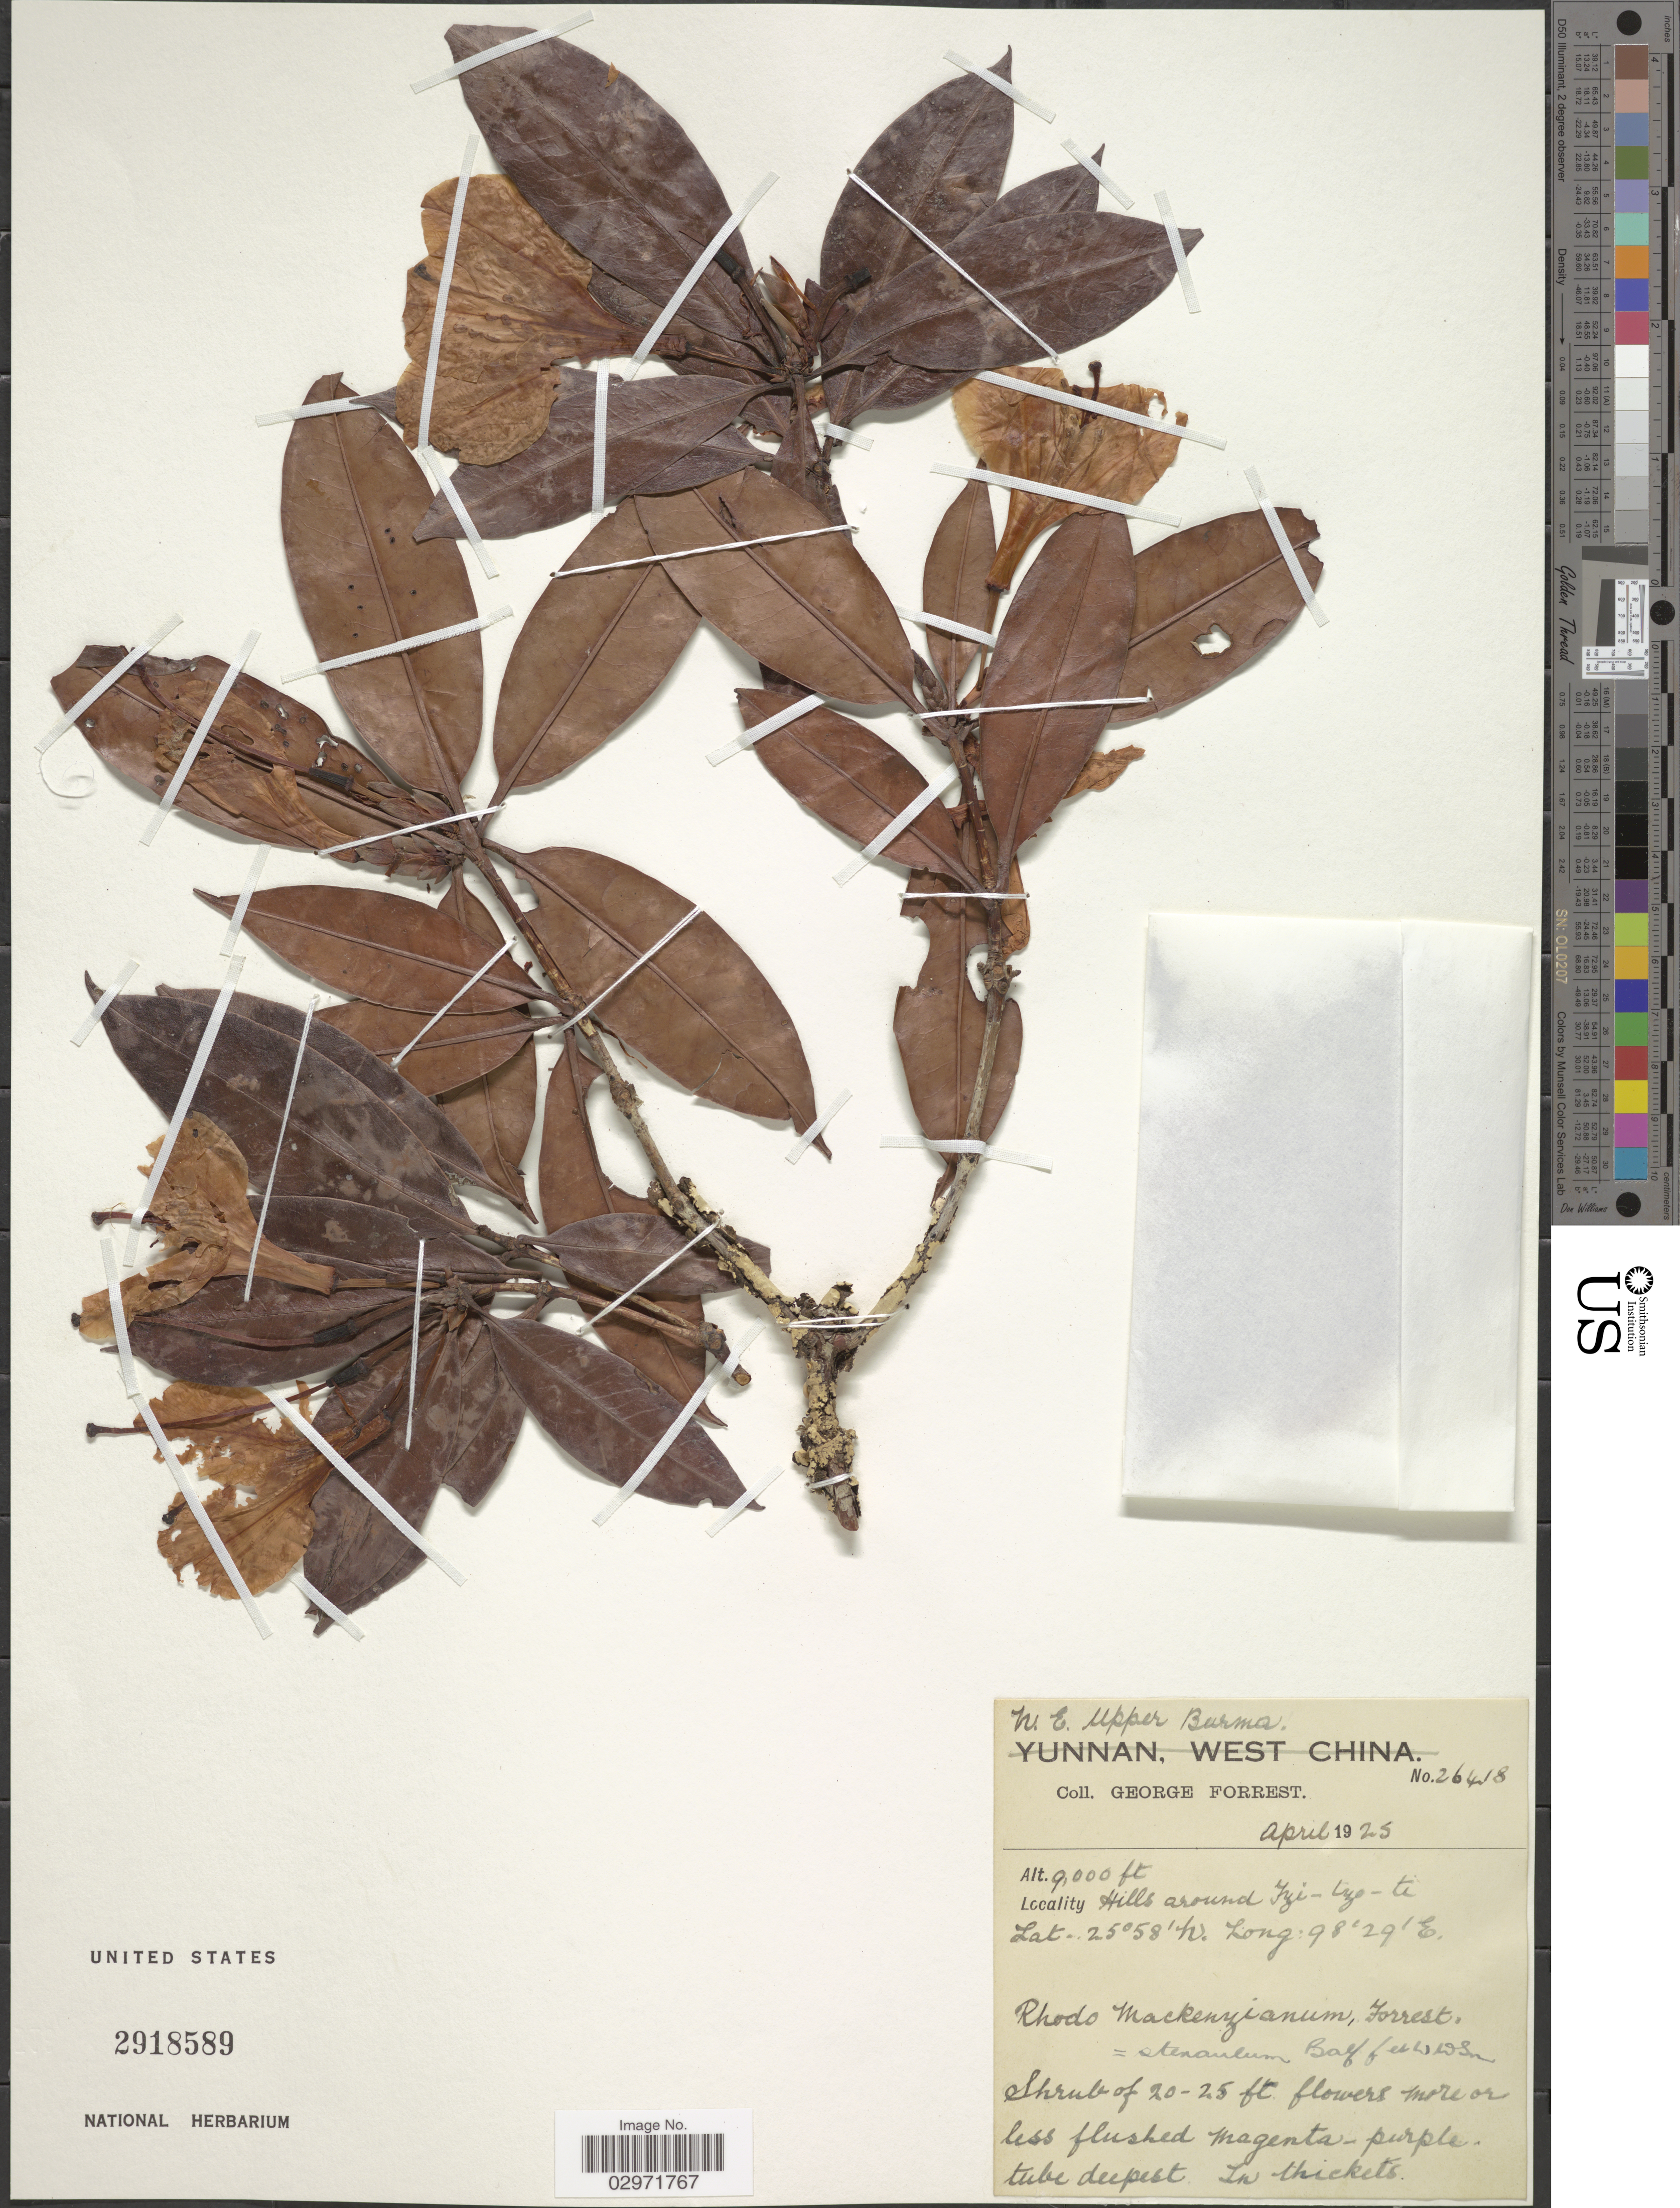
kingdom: Plantae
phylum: Tracheophyta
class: Magnoliopsida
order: Ericales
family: Ericaceae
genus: Rhododendron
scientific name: Rhododendron mackenzianum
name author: Forrest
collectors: -. Forrest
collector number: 26418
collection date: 1925-04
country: Myanmar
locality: N.E. Upper Burma. Hills around Tzi-tzo-ti.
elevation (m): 2743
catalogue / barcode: US 2918589